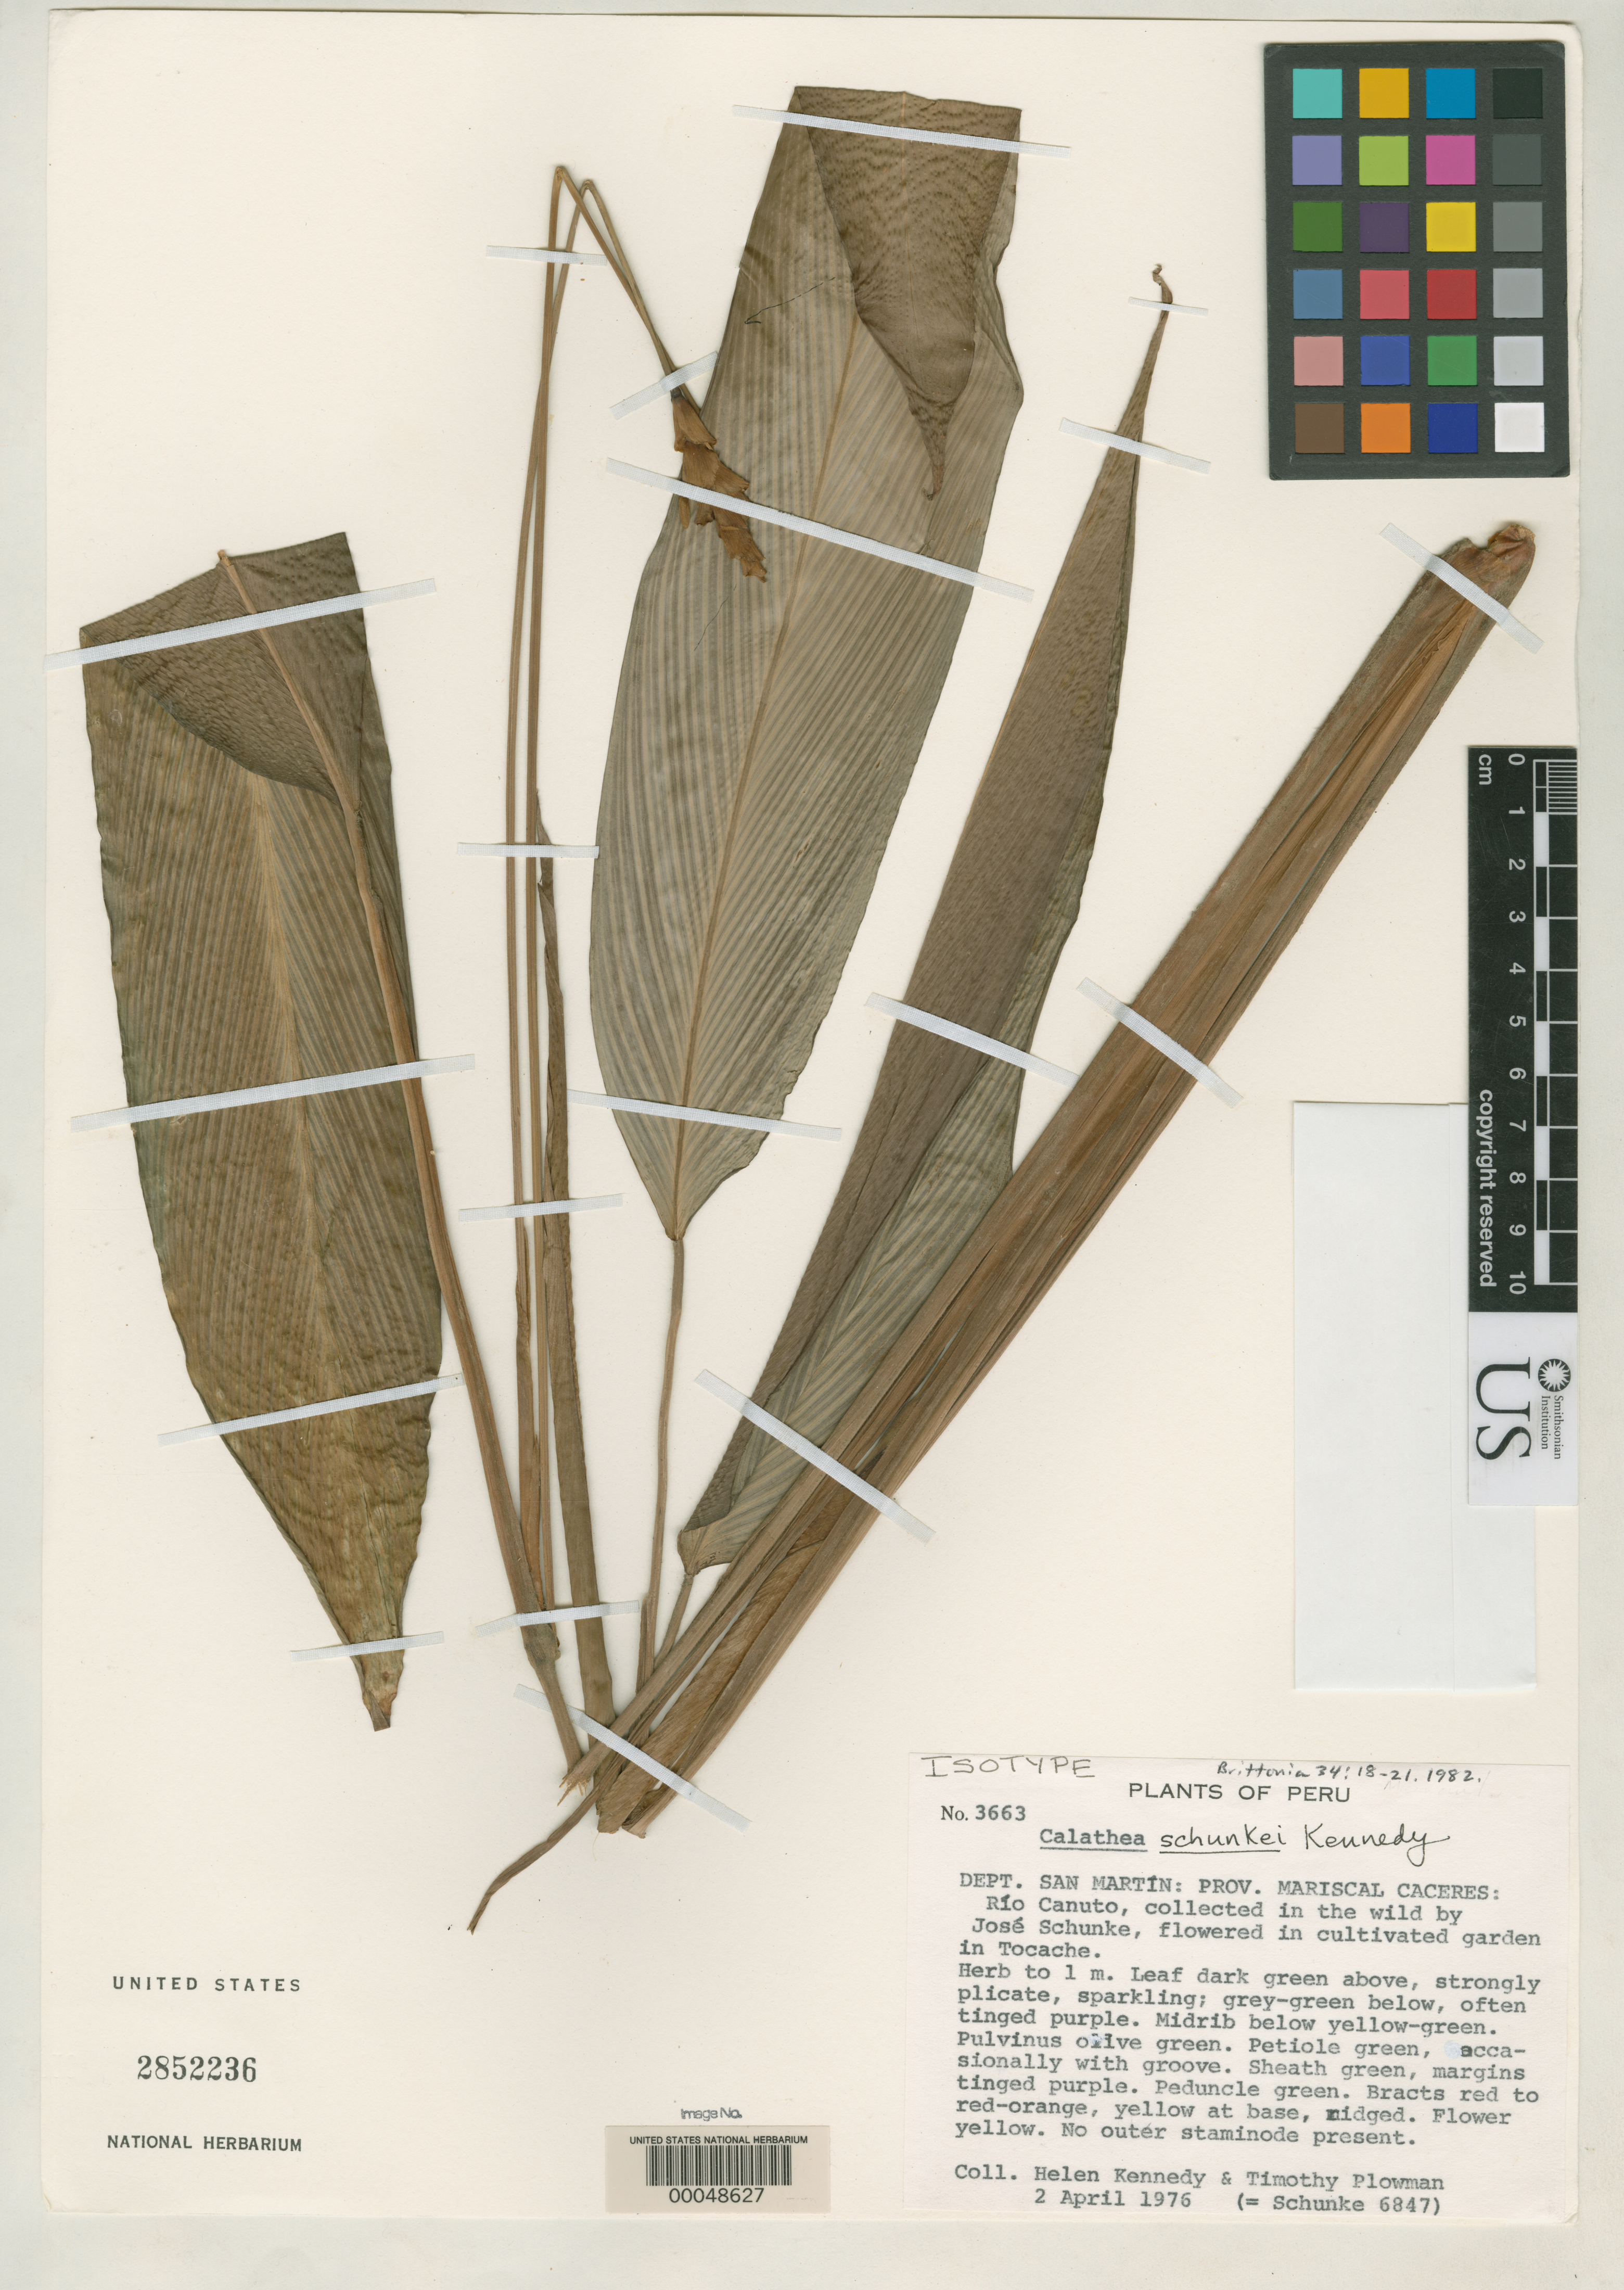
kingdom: Plantae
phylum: Tracheophyta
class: Liliopsida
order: Zingiberales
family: Marantaceae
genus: Calathea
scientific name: Calathea schunkei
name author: H. Kenn.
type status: Isotype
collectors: H. Kennedy & T. Plowman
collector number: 3663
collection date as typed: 02 Apr 1976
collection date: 1976-04-02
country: Peru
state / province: San Martín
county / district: Mariscal Cáceres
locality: Rio Canuto.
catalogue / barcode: US 2852236